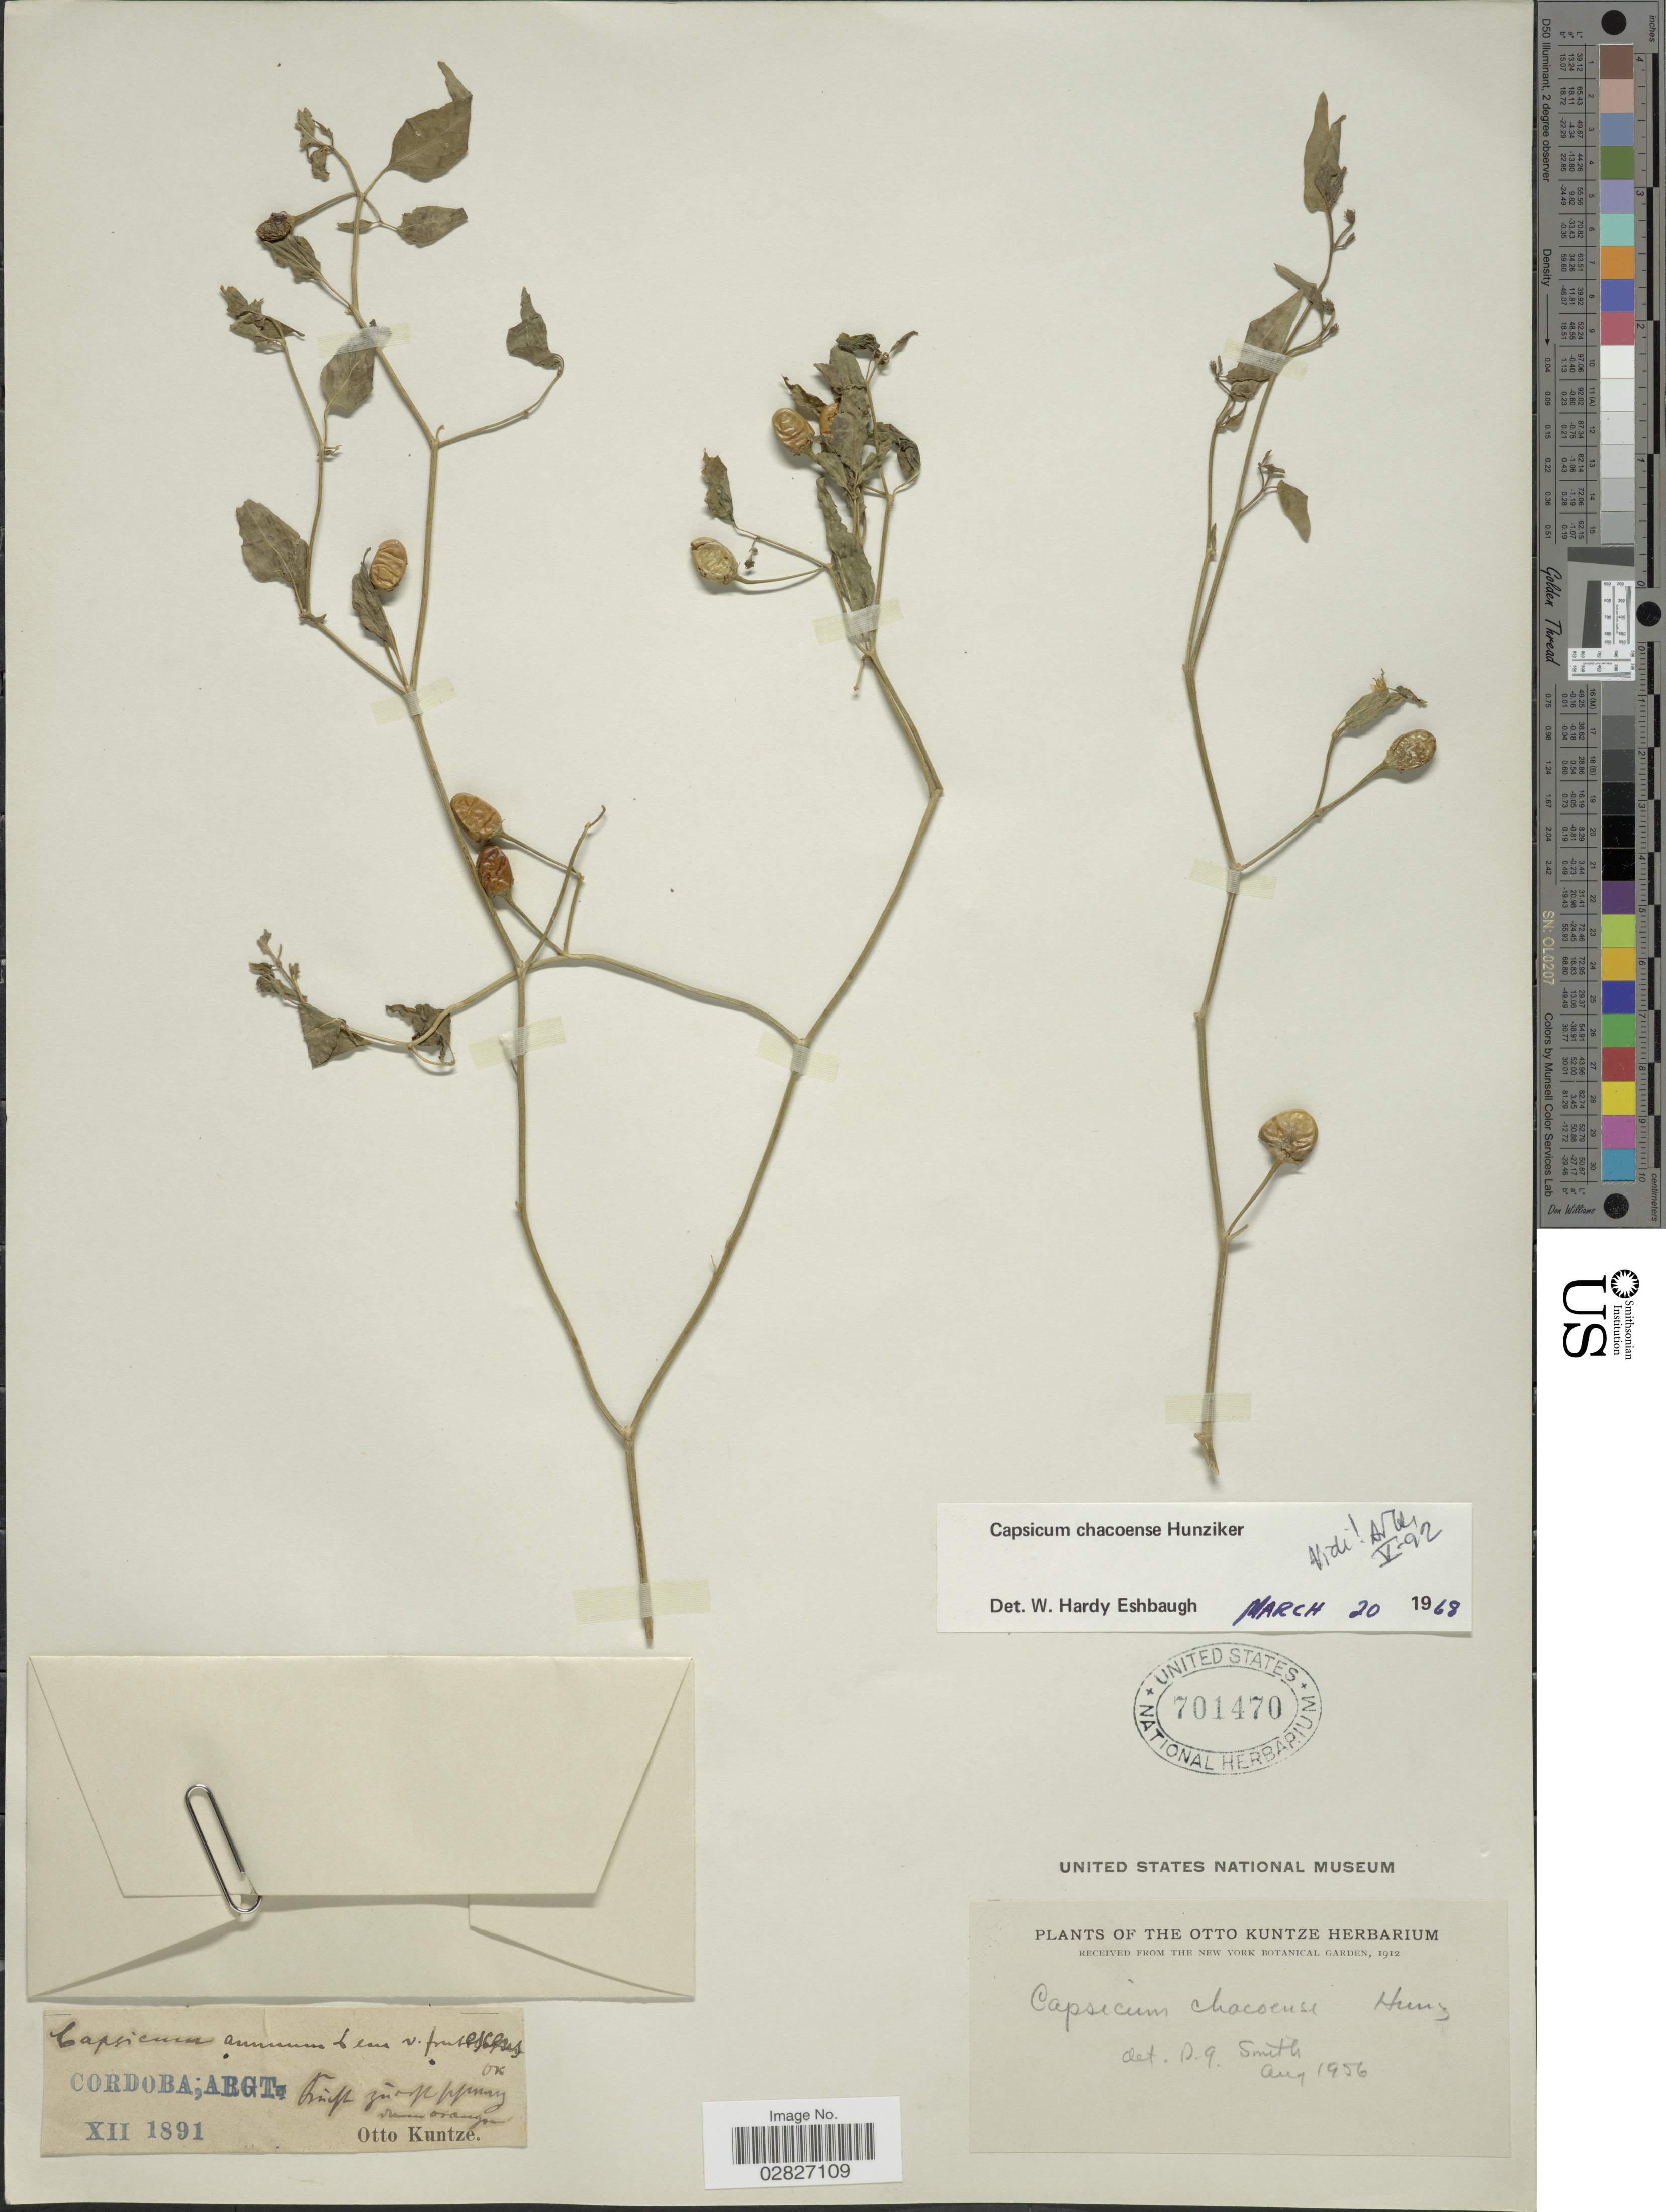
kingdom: Plantae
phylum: Tracheophyta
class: Magnoliopsida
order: Solanales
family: Solanaceae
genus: Capsicum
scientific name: Capsicum chacoense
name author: Hunz.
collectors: C.E.O. Kuntze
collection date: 1891-12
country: Argentina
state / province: Cordoba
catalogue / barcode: US 701470